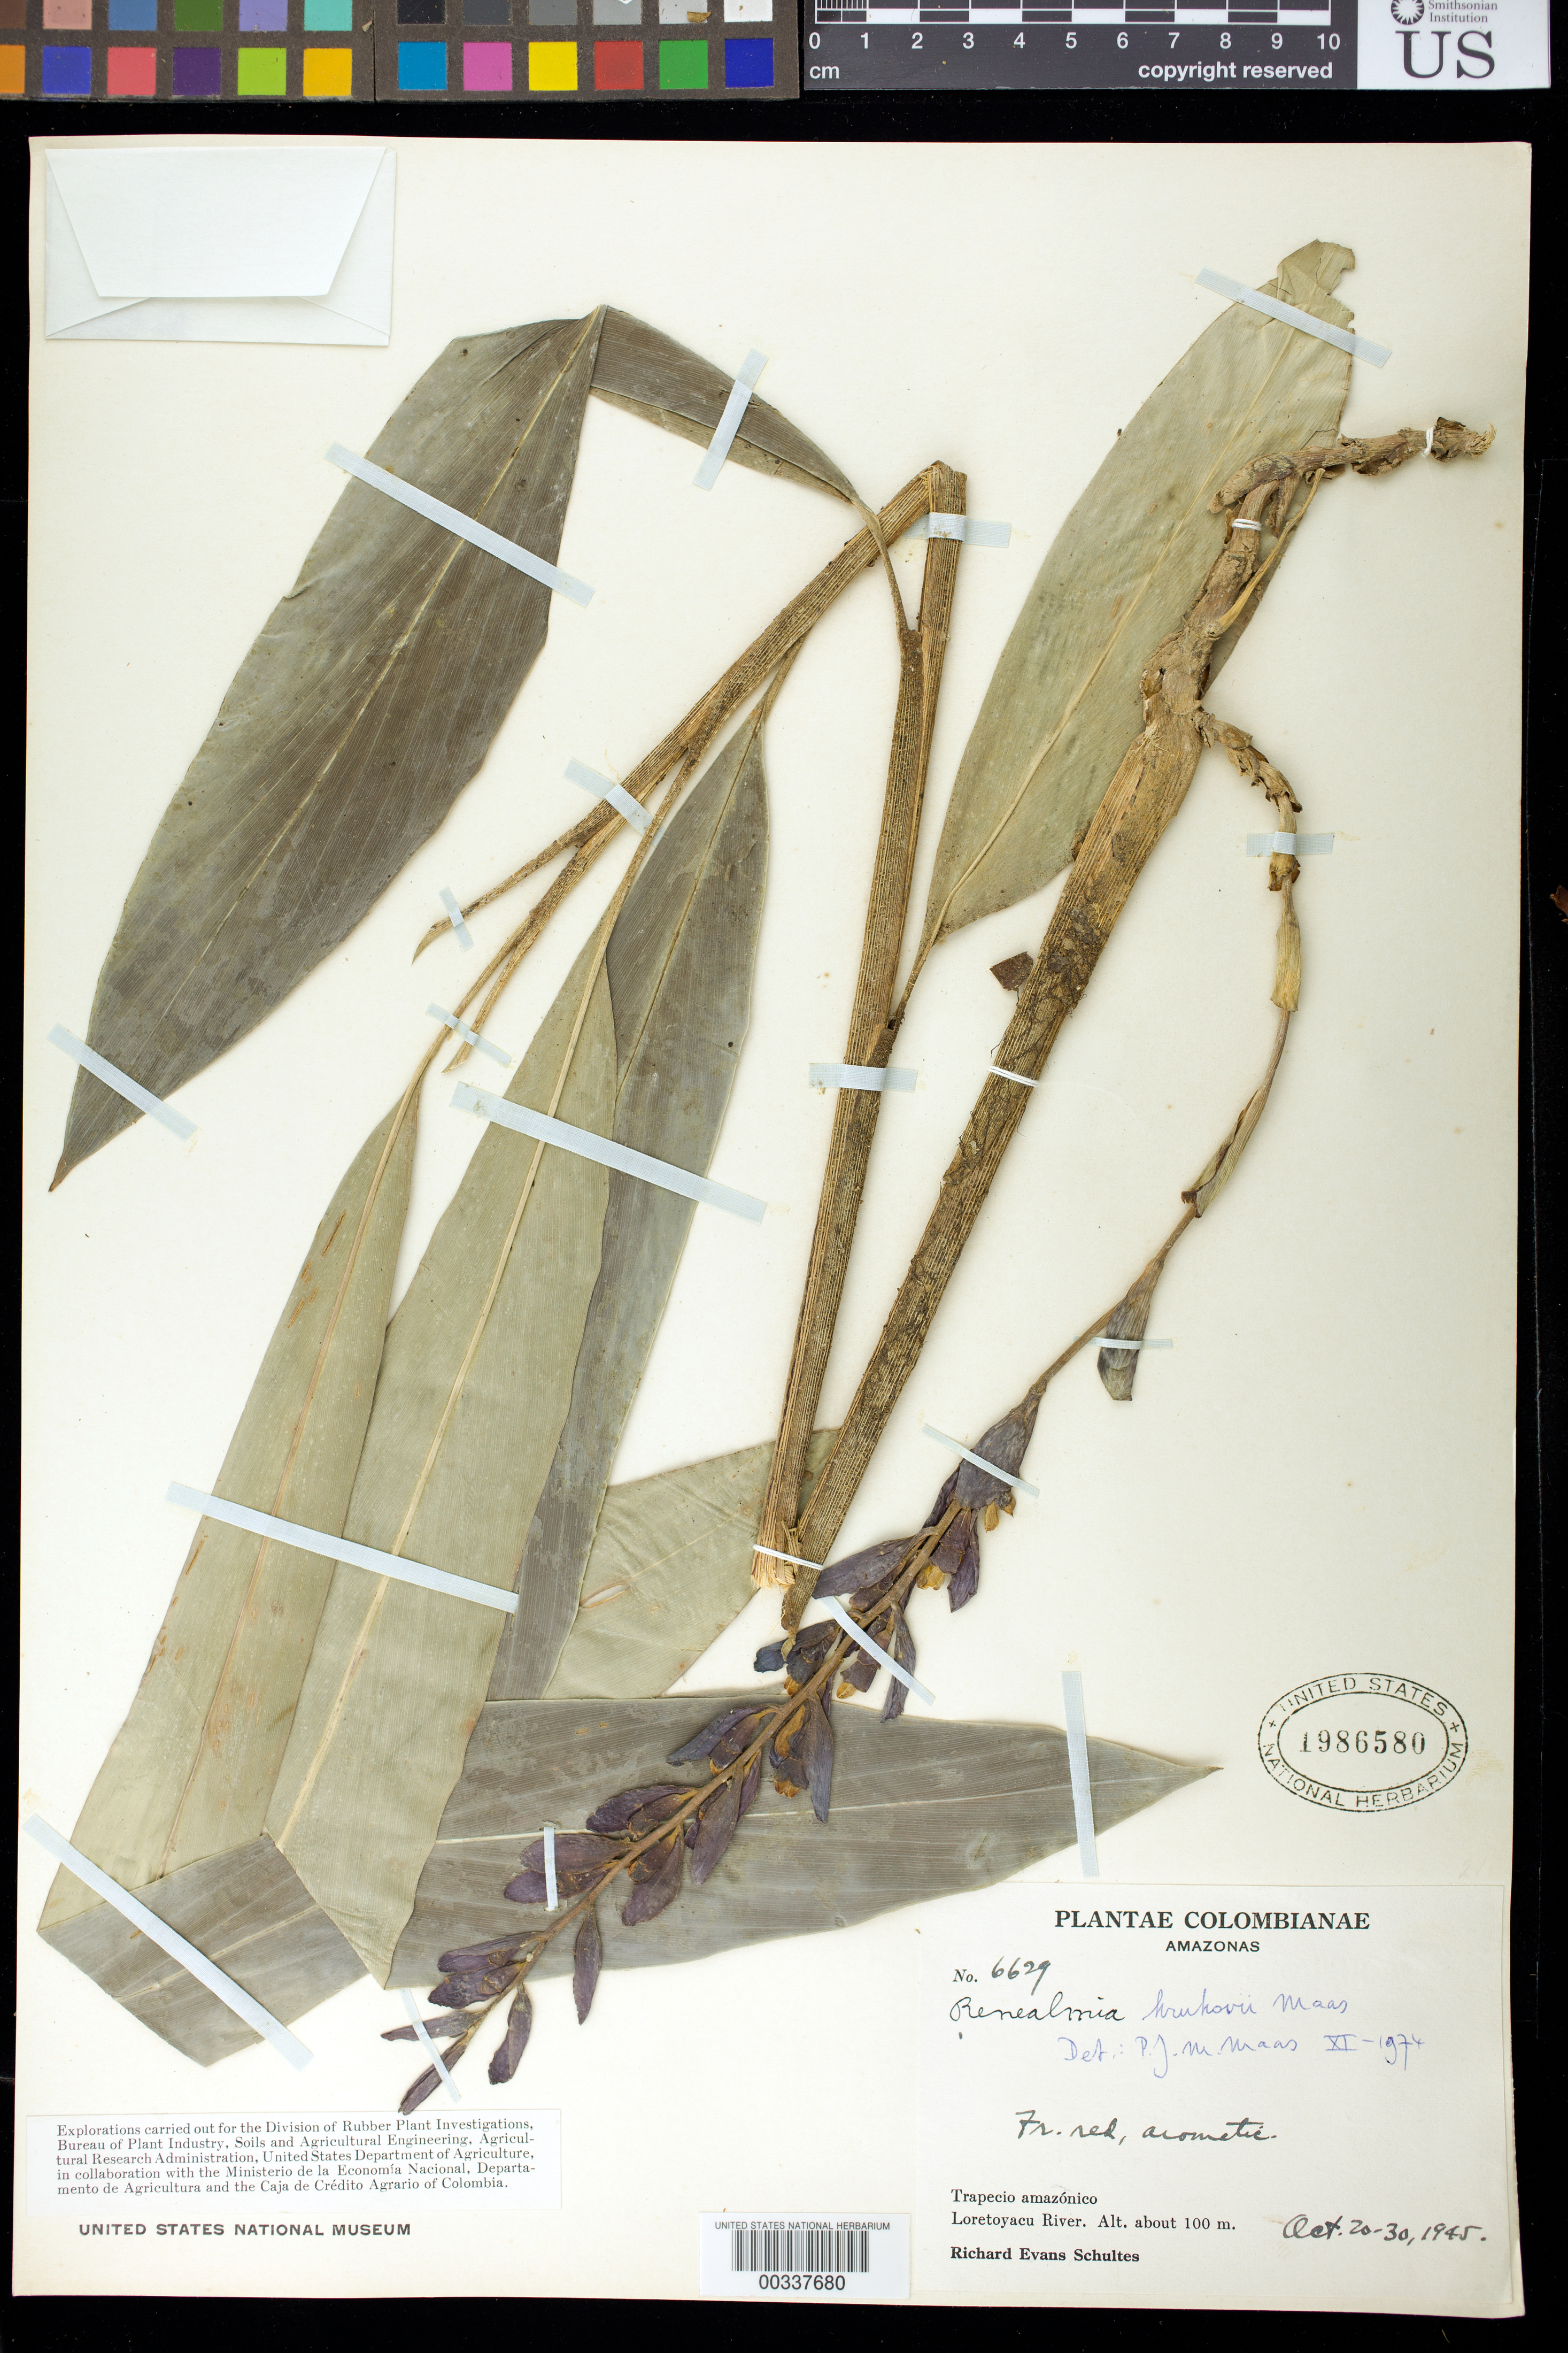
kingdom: Plantae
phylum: Tracheophyta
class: Liliopsida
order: Zingiberales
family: Zingiberaceae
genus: Renealmia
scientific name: Renealmia krukovii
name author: Maas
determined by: Maas, Paul J. M.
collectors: R. E. Schultes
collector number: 6629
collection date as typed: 20 Oct 1945 to 30 Oct 1945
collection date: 1945-10-20/1945-10-30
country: Colombia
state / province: Amazônas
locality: Trapecio Amazonico, Loreto-Yacu River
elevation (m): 100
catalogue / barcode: US 1986580